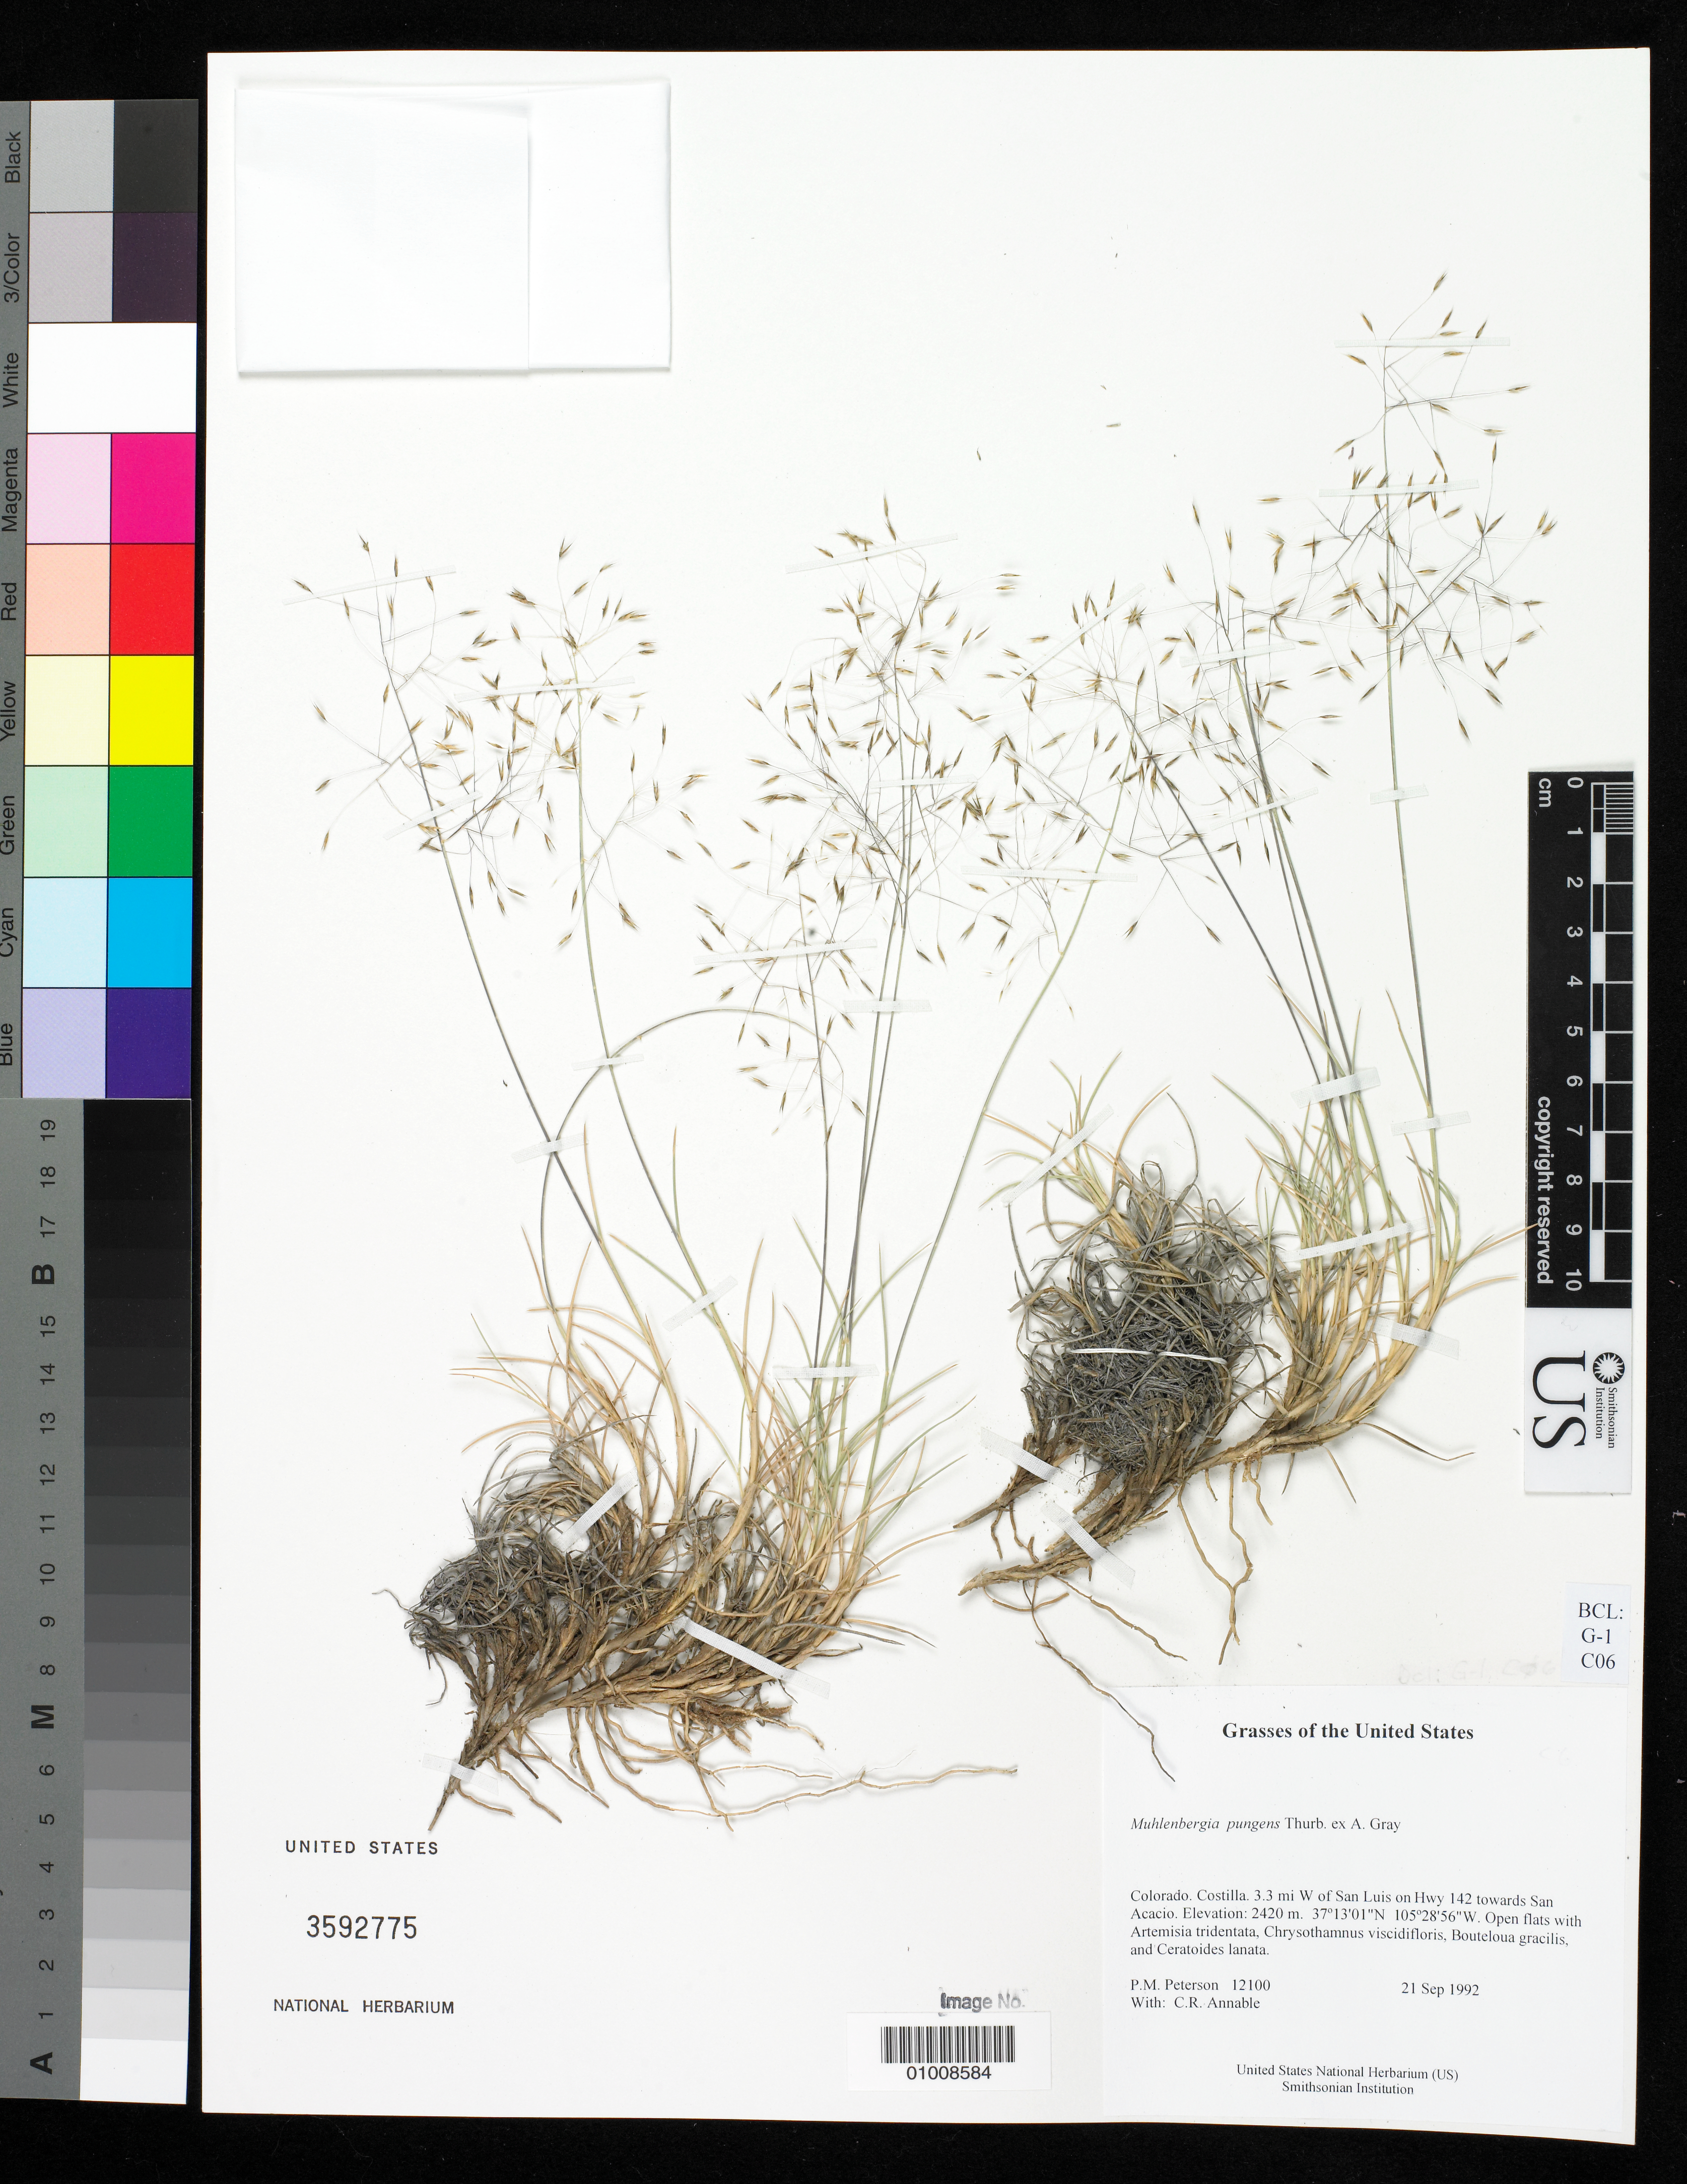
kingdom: Plantae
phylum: Tracheophyta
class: Liliopsida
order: Poales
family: Poaceae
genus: Muhlenbergia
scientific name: Muhlenbergia pungens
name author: Thurb. ex A. Gray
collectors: P. M. Peterson & C. R. Annable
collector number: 12100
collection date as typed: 21 Sep 1992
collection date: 1992-09-21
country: United States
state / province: Colorado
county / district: Costilla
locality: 3.3 mi W of San Luis on Hwy 142 towards San Acacio.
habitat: Open flats with Artemisia tridentata, Chrysothamnus viscidifloris, Bouteloua gracilis, and Ceratoides lanata.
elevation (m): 2420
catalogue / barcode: US 3592775